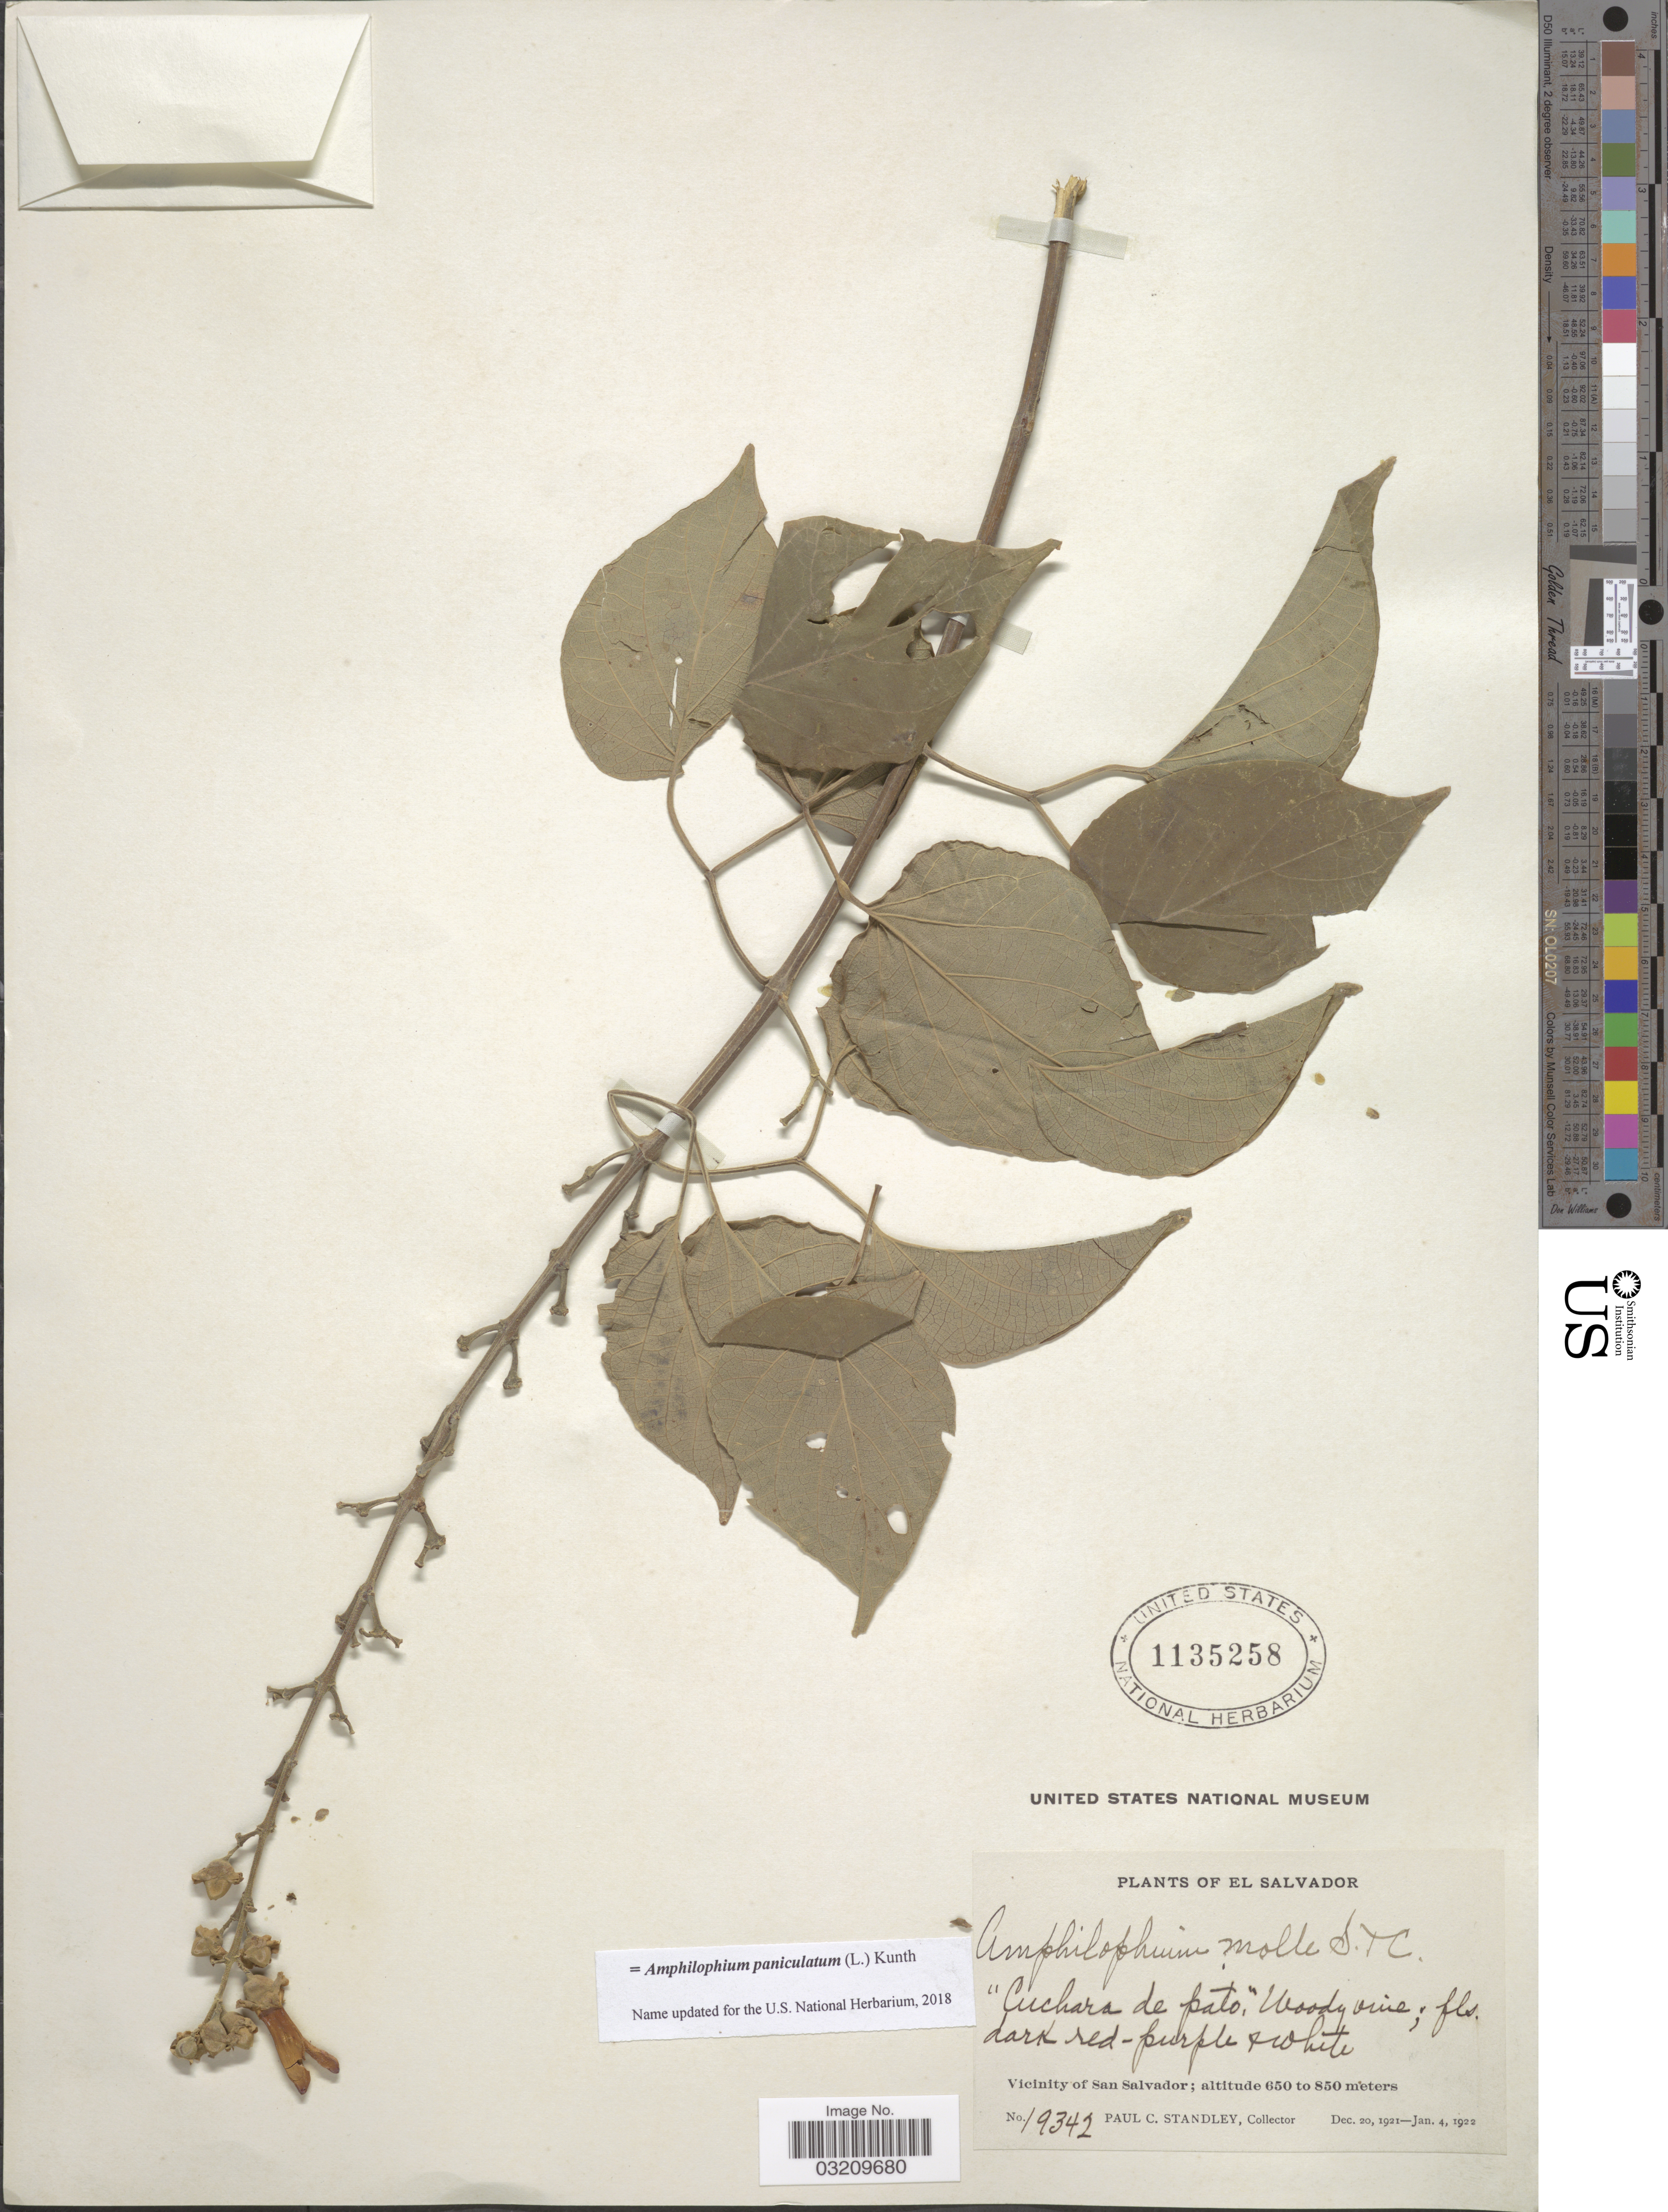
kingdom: Plantae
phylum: Tracheophyta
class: Magnoliopsida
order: Lamiales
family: Bignoniaceae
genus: Amphilophium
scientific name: Amphilophium paniculatum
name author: (L.) Kunth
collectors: P. C. Standley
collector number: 19342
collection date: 1921-12-20/1922-01-04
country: El Salvador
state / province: San Salvador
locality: Vicinity of San Salvador.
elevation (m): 650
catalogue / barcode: US 1135258